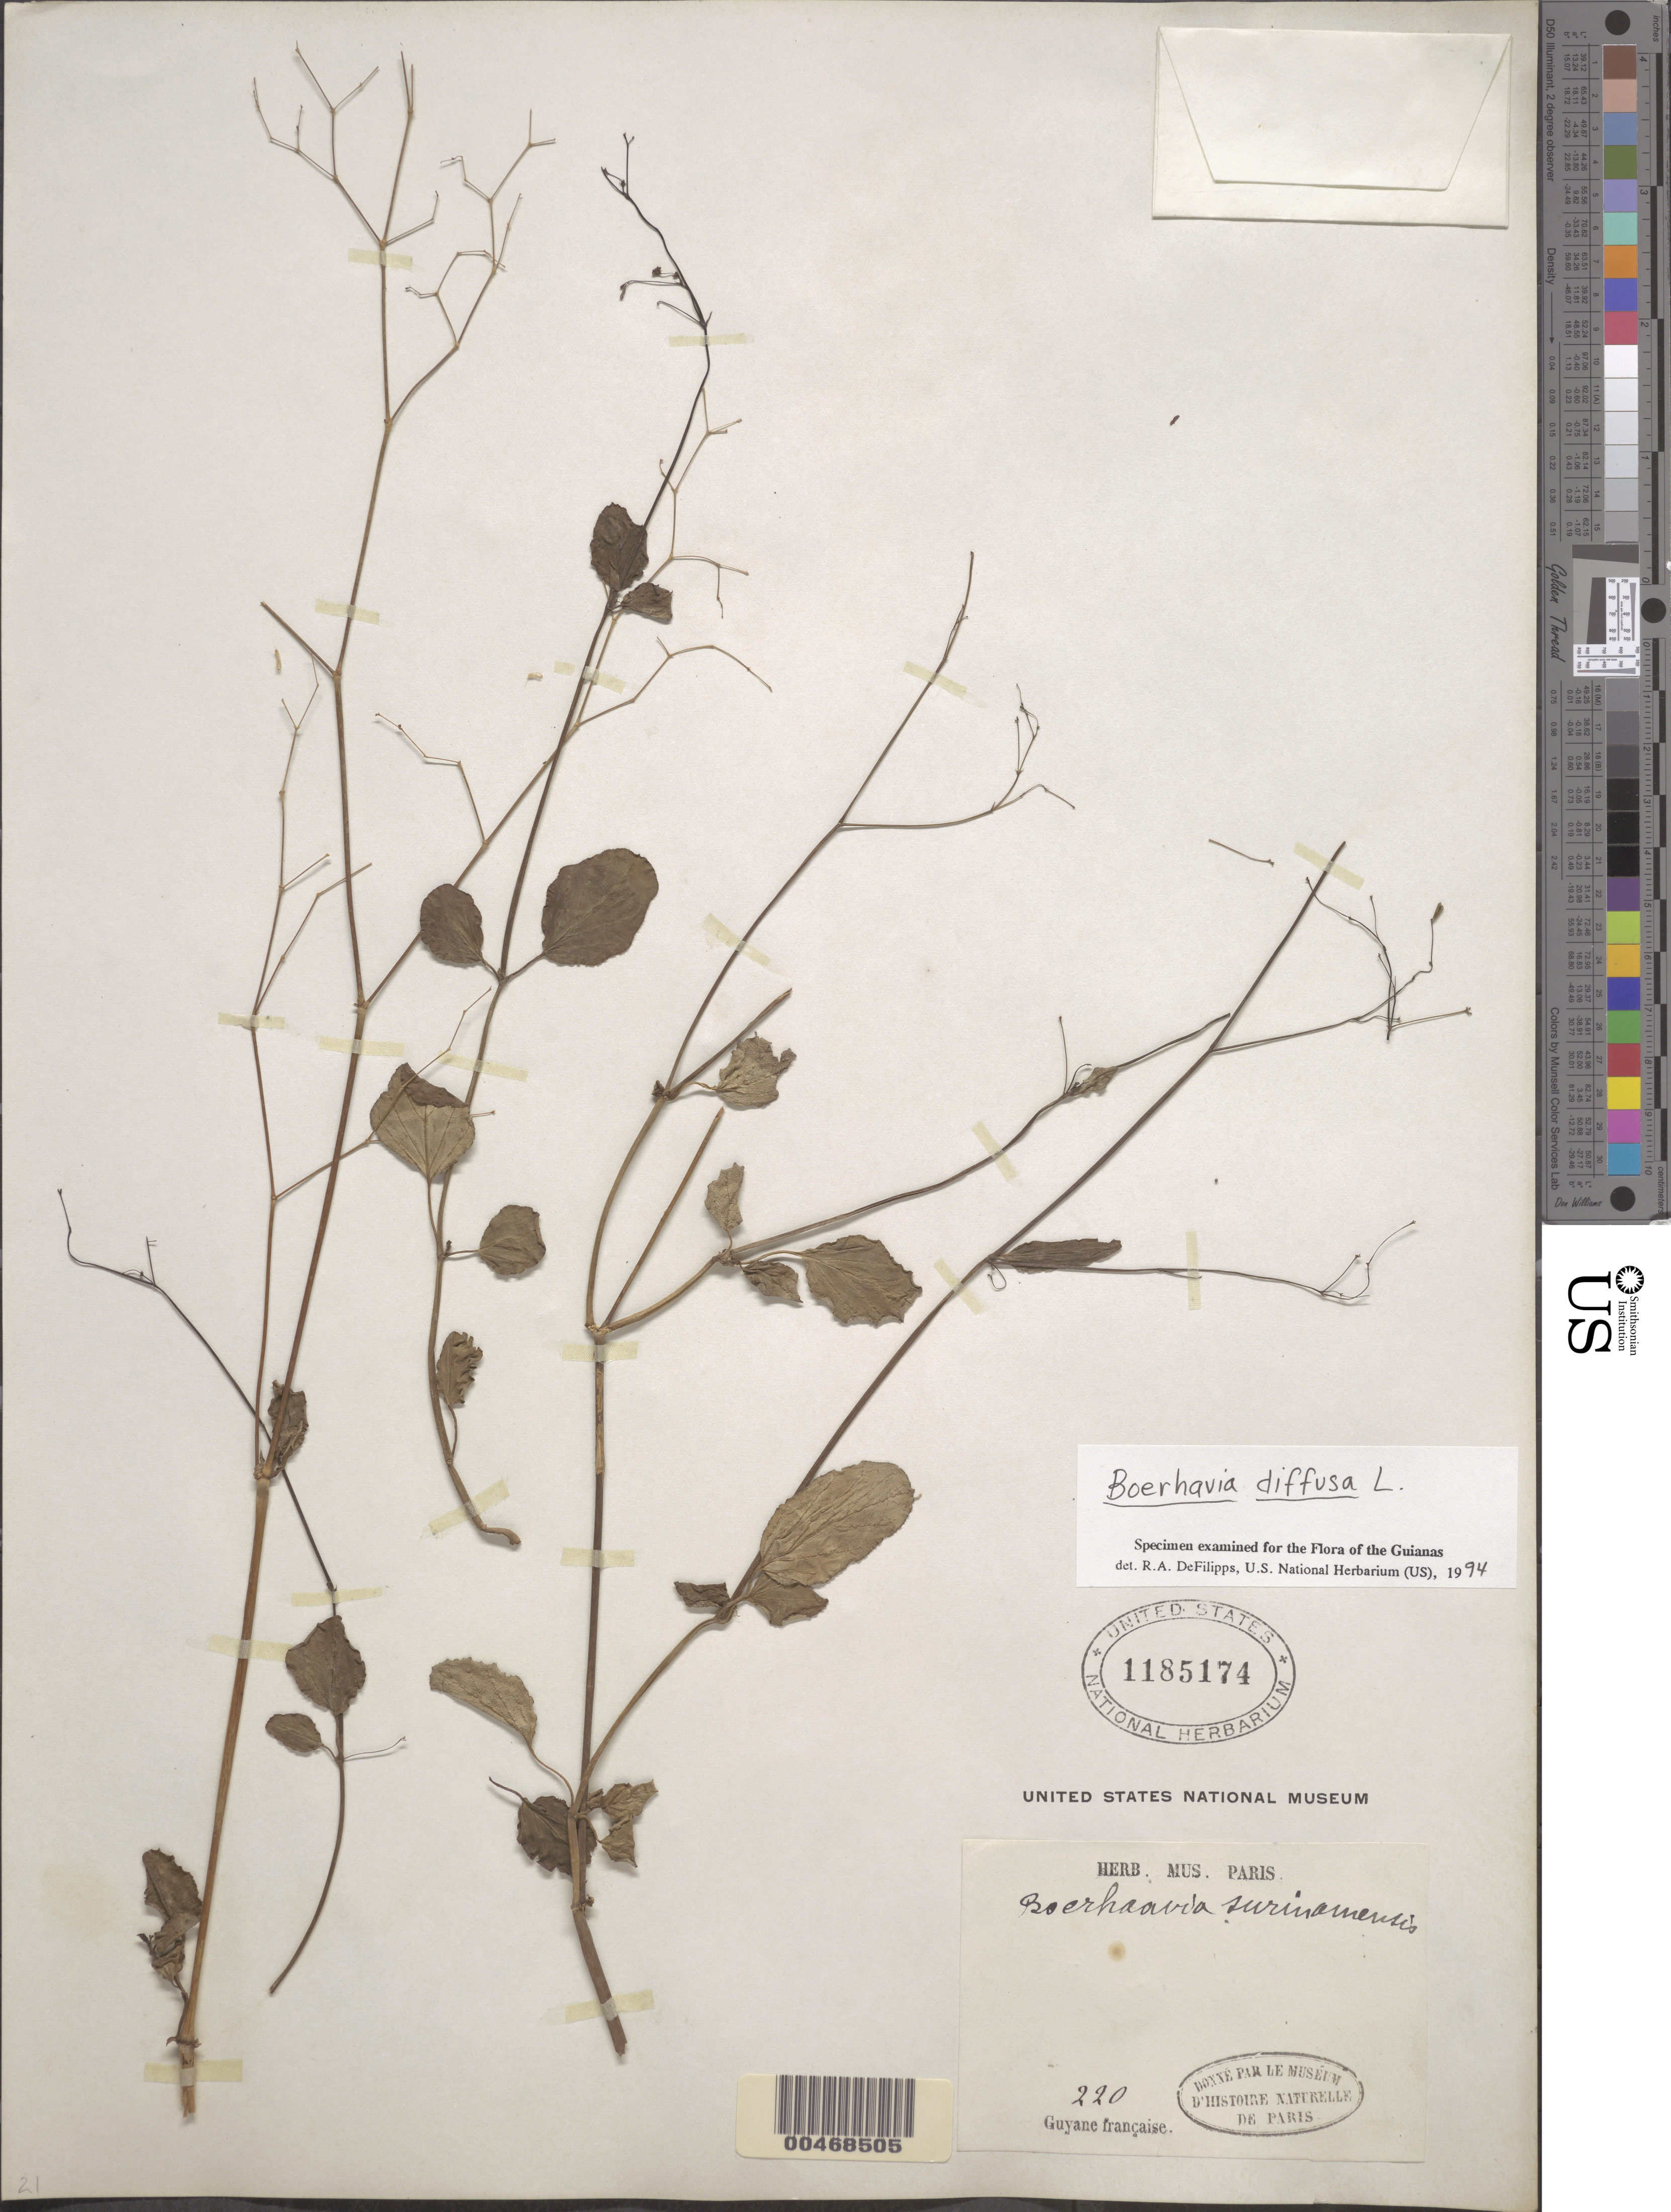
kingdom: Plantae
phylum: Tracheophyta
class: Magnoliopsida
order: Caryophyllales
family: Nyctaginaceae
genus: Boerhavia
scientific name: Boerhavia diffusa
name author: L.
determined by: DeFilipps, R. A.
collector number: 220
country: French Guiana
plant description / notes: P, US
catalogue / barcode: US 1185174